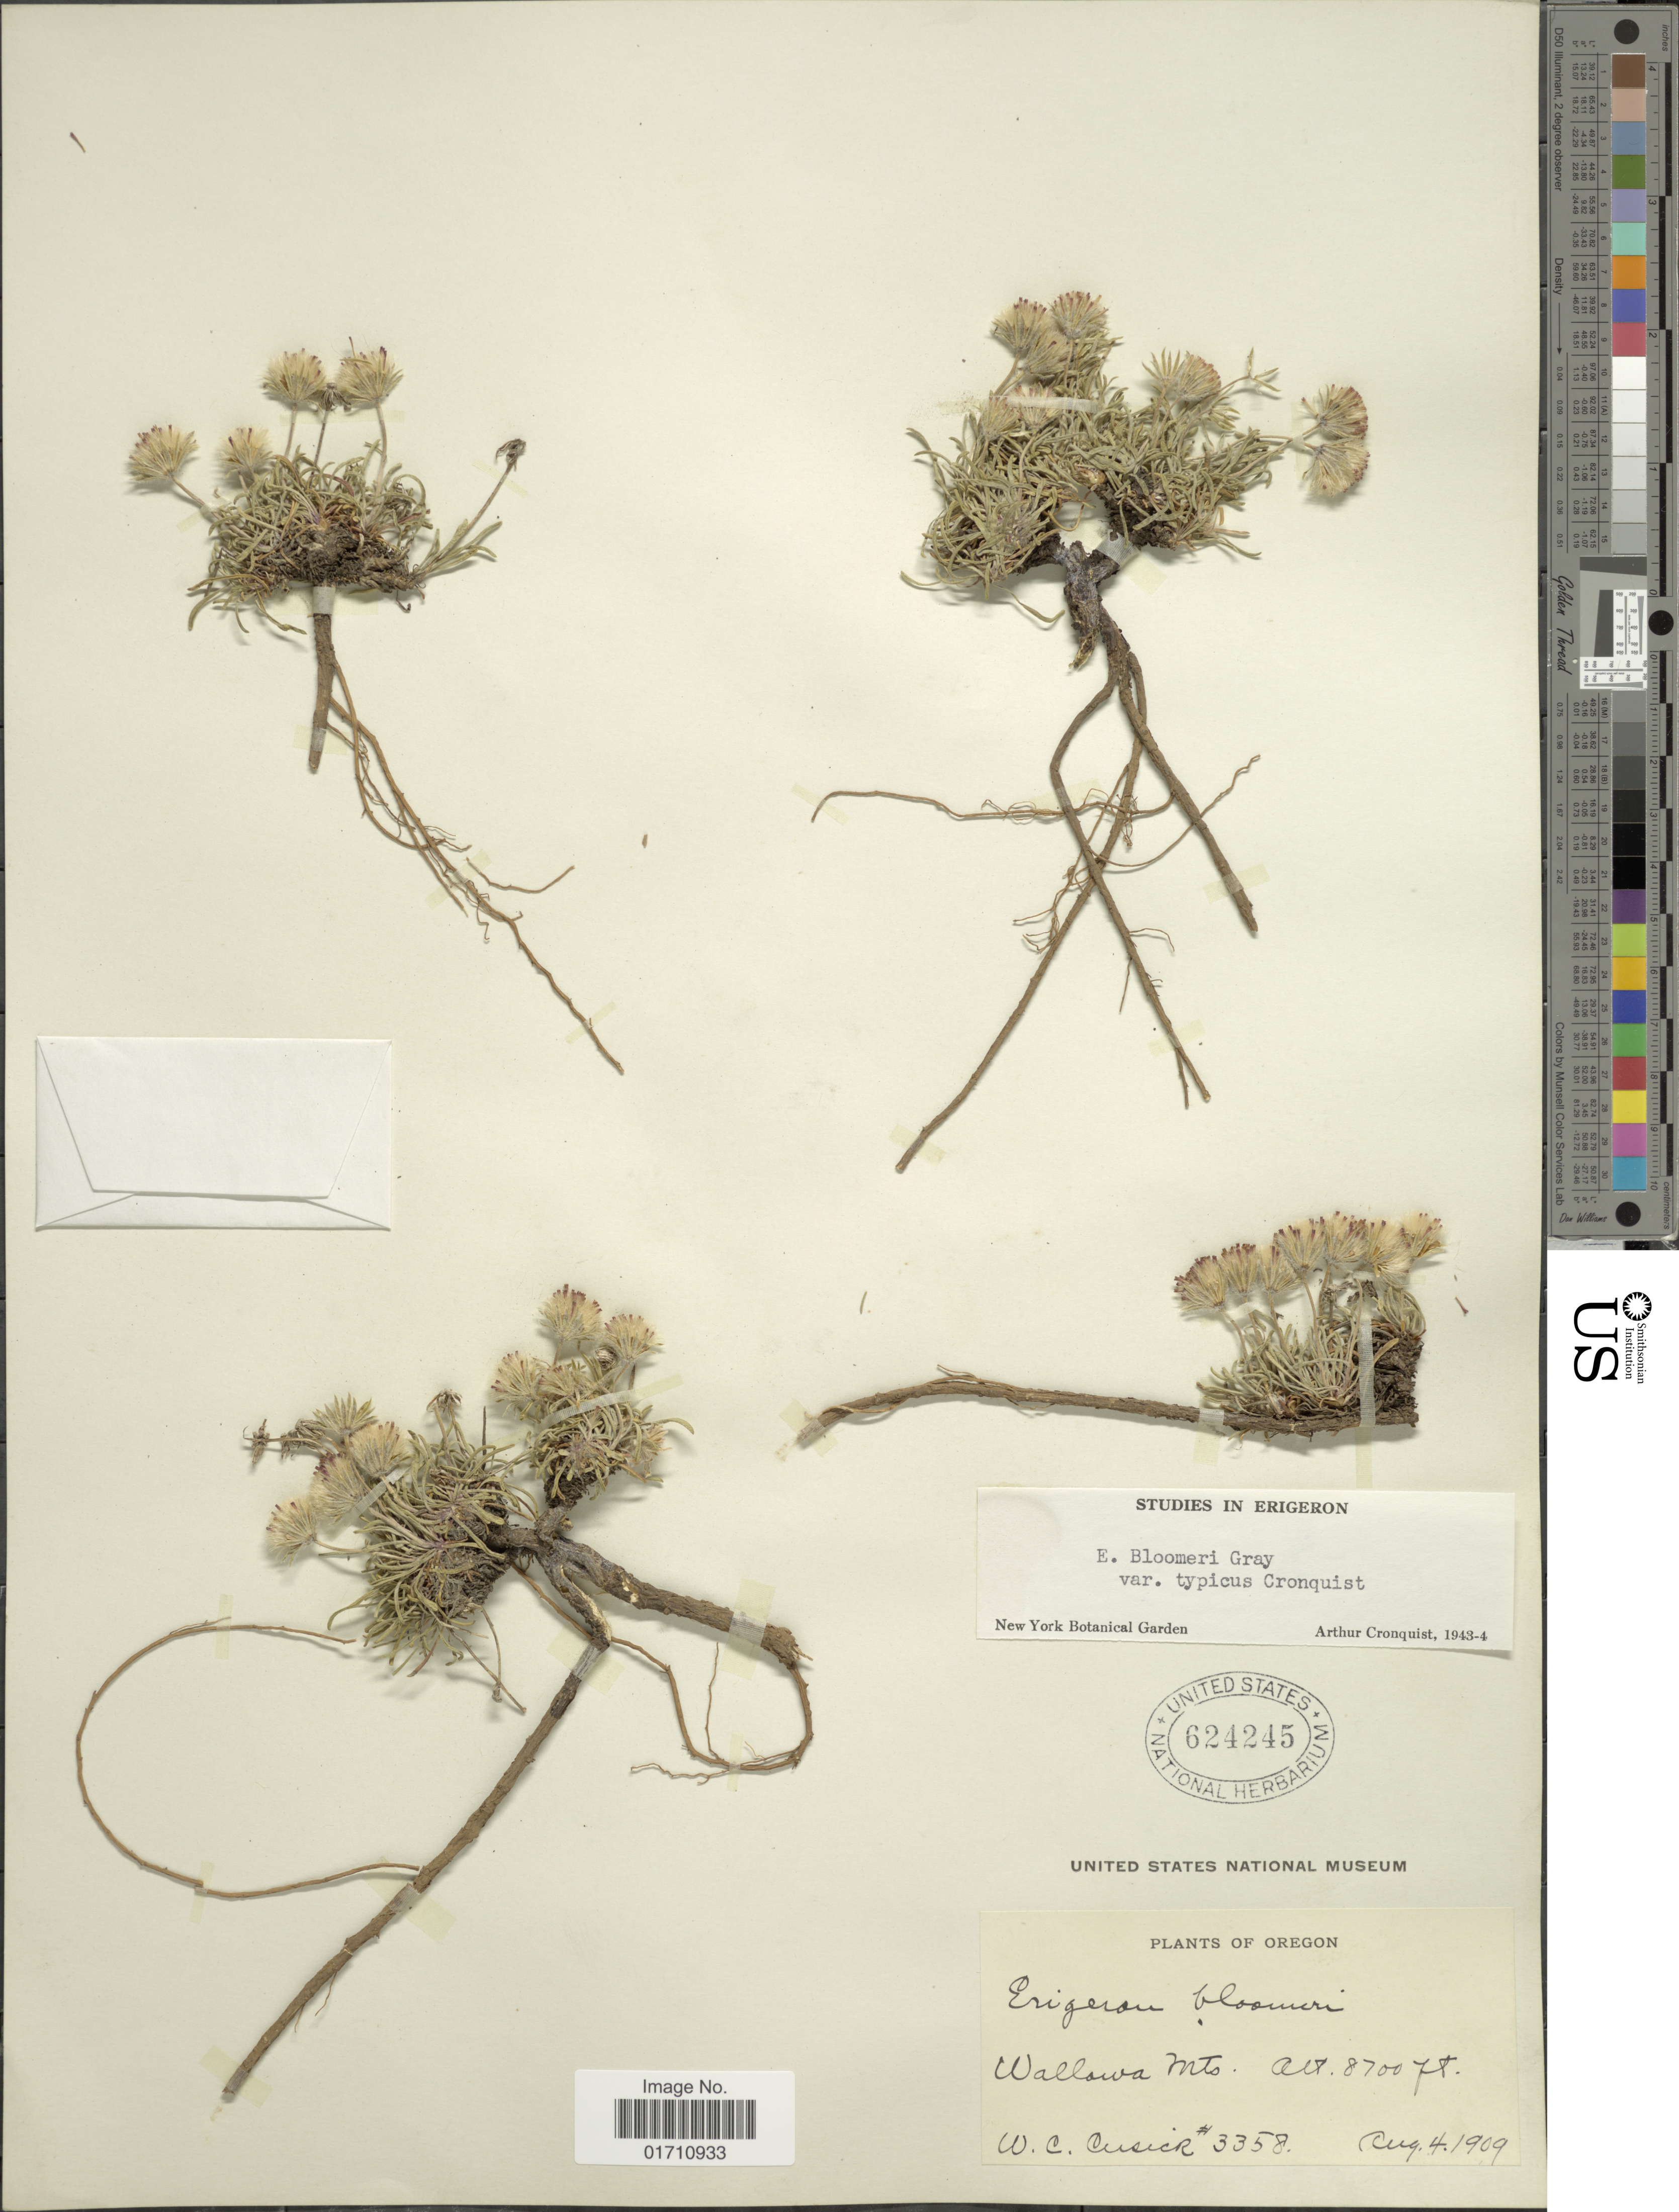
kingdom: Plantae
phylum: Tracheophyta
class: Magnoliopsida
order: Asterales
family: Asteraceae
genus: Erigeron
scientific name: Erigeron bloomeri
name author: A. Gray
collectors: W. C. Cusick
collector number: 3358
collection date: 1909-08-04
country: United States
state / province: Oregon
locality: Wallowa Mts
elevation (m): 2652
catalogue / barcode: US 624245